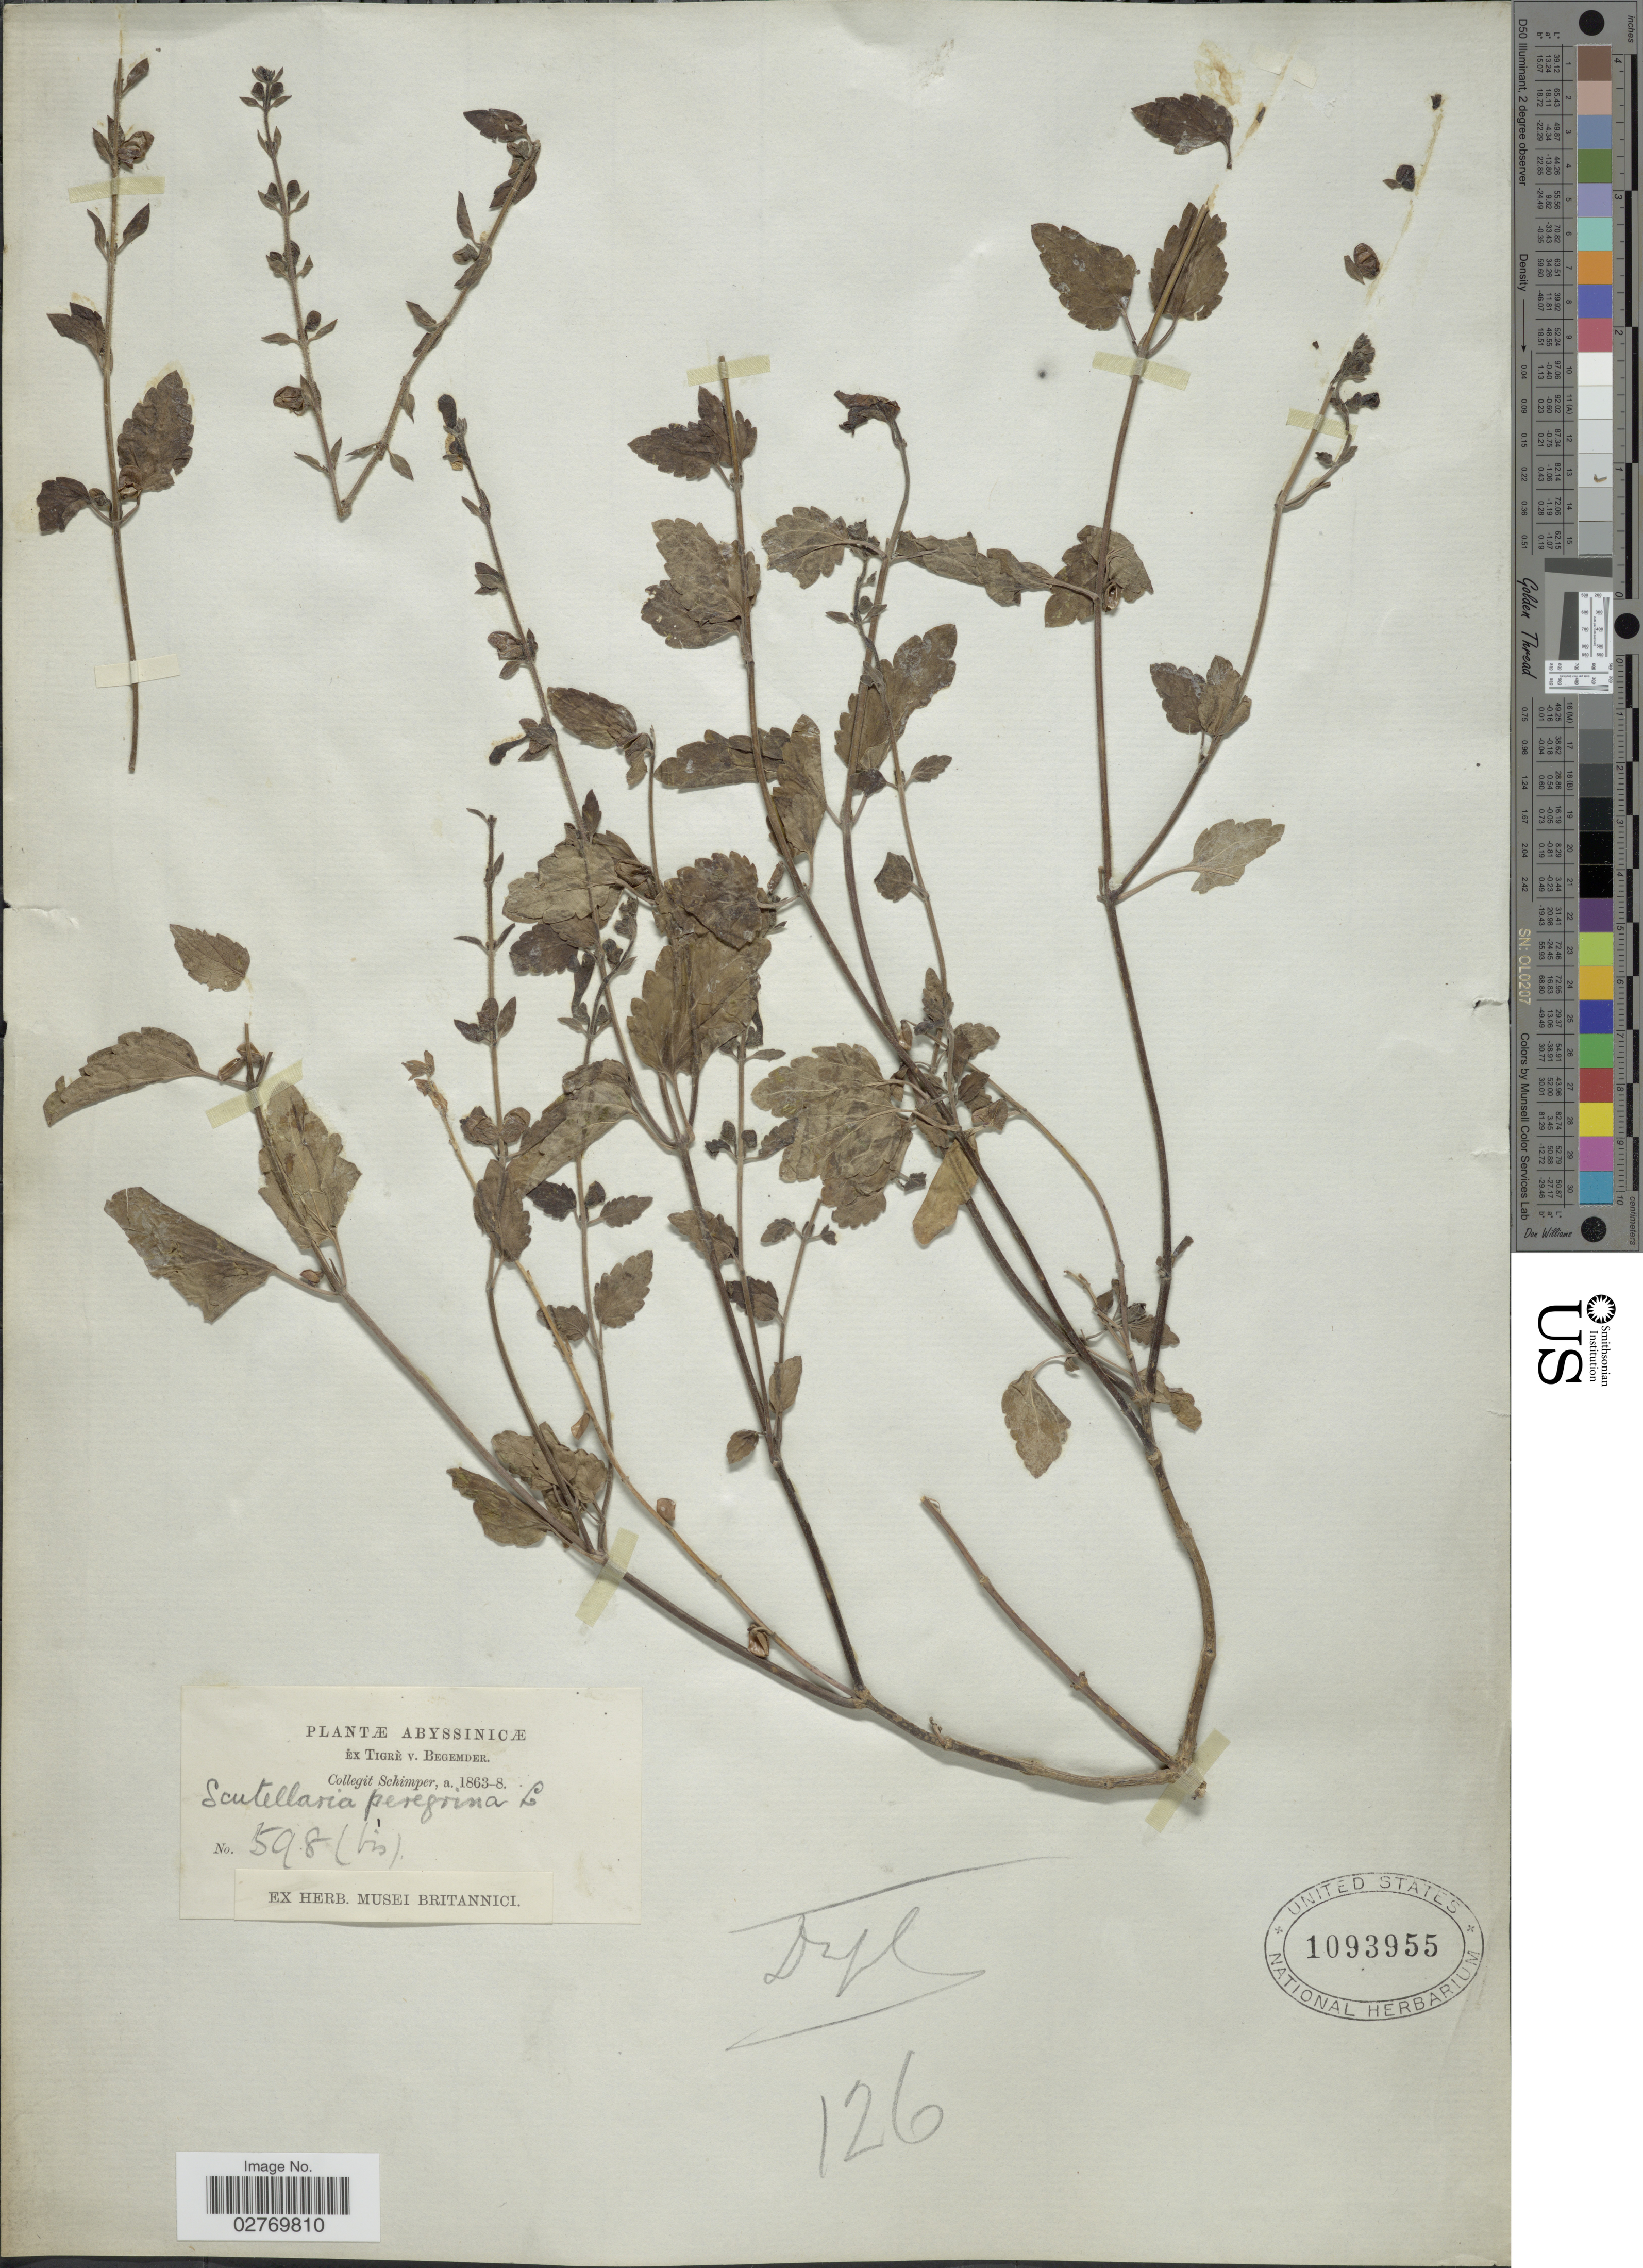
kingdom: Plantae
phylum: Tracheophyta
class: Magnoliopsida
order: Lamiales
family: Lamiaceae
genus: Scutellaria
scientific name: Scutellaria peregrina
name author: L.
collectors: -. Schimper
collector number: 598(bis)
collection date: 1863/1888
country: Ethiopia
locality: Abyssinicæ. Ex Tigrè v. Begemder.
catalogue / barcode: US 1093955